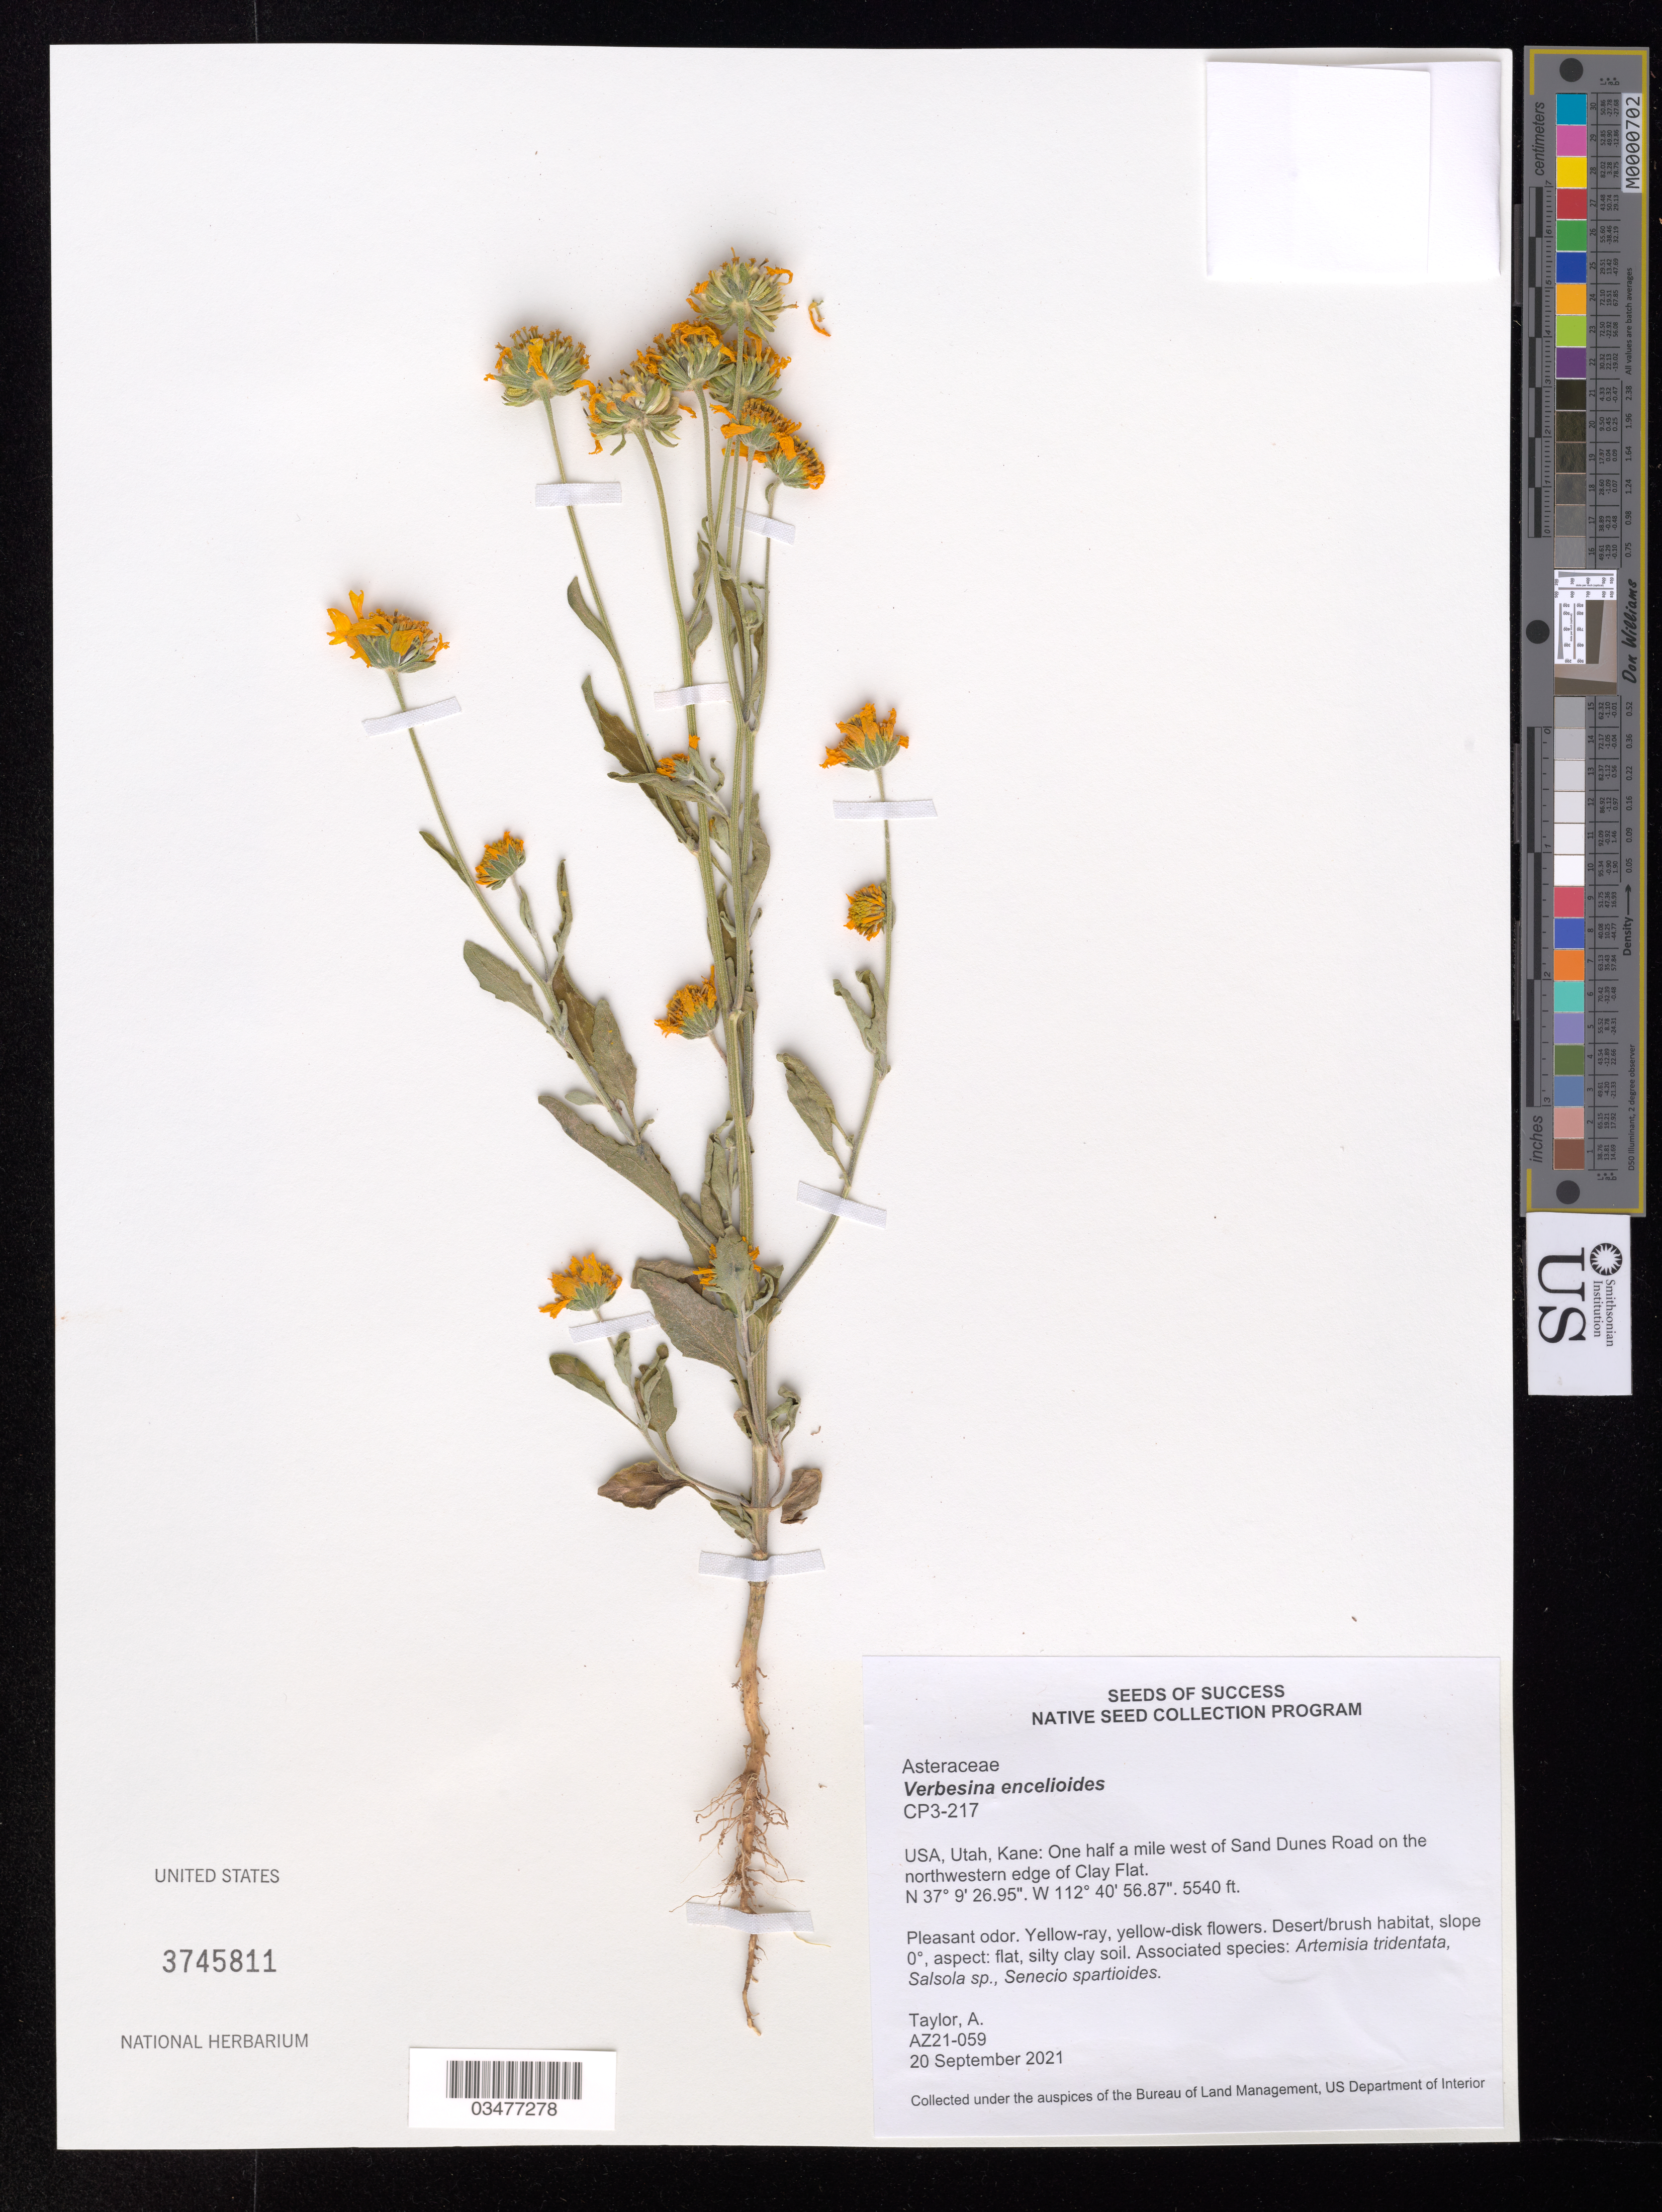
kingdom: Plantae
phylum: Tracheophyta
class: Magnoliopsida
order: Asterales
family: Asteraceae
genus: Verbesina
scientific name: Verbesina encelioides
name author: (Cav.) Benth. & Hook. ex A. Gray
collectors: A. Taylor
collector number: AZ21-030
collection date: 2021-09-20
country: United States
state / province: Utah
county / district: Kane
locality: One half a mile west of Sand Dunes Road on the NW edge of Clay Flat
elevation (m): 1689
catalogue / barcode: US 3745811